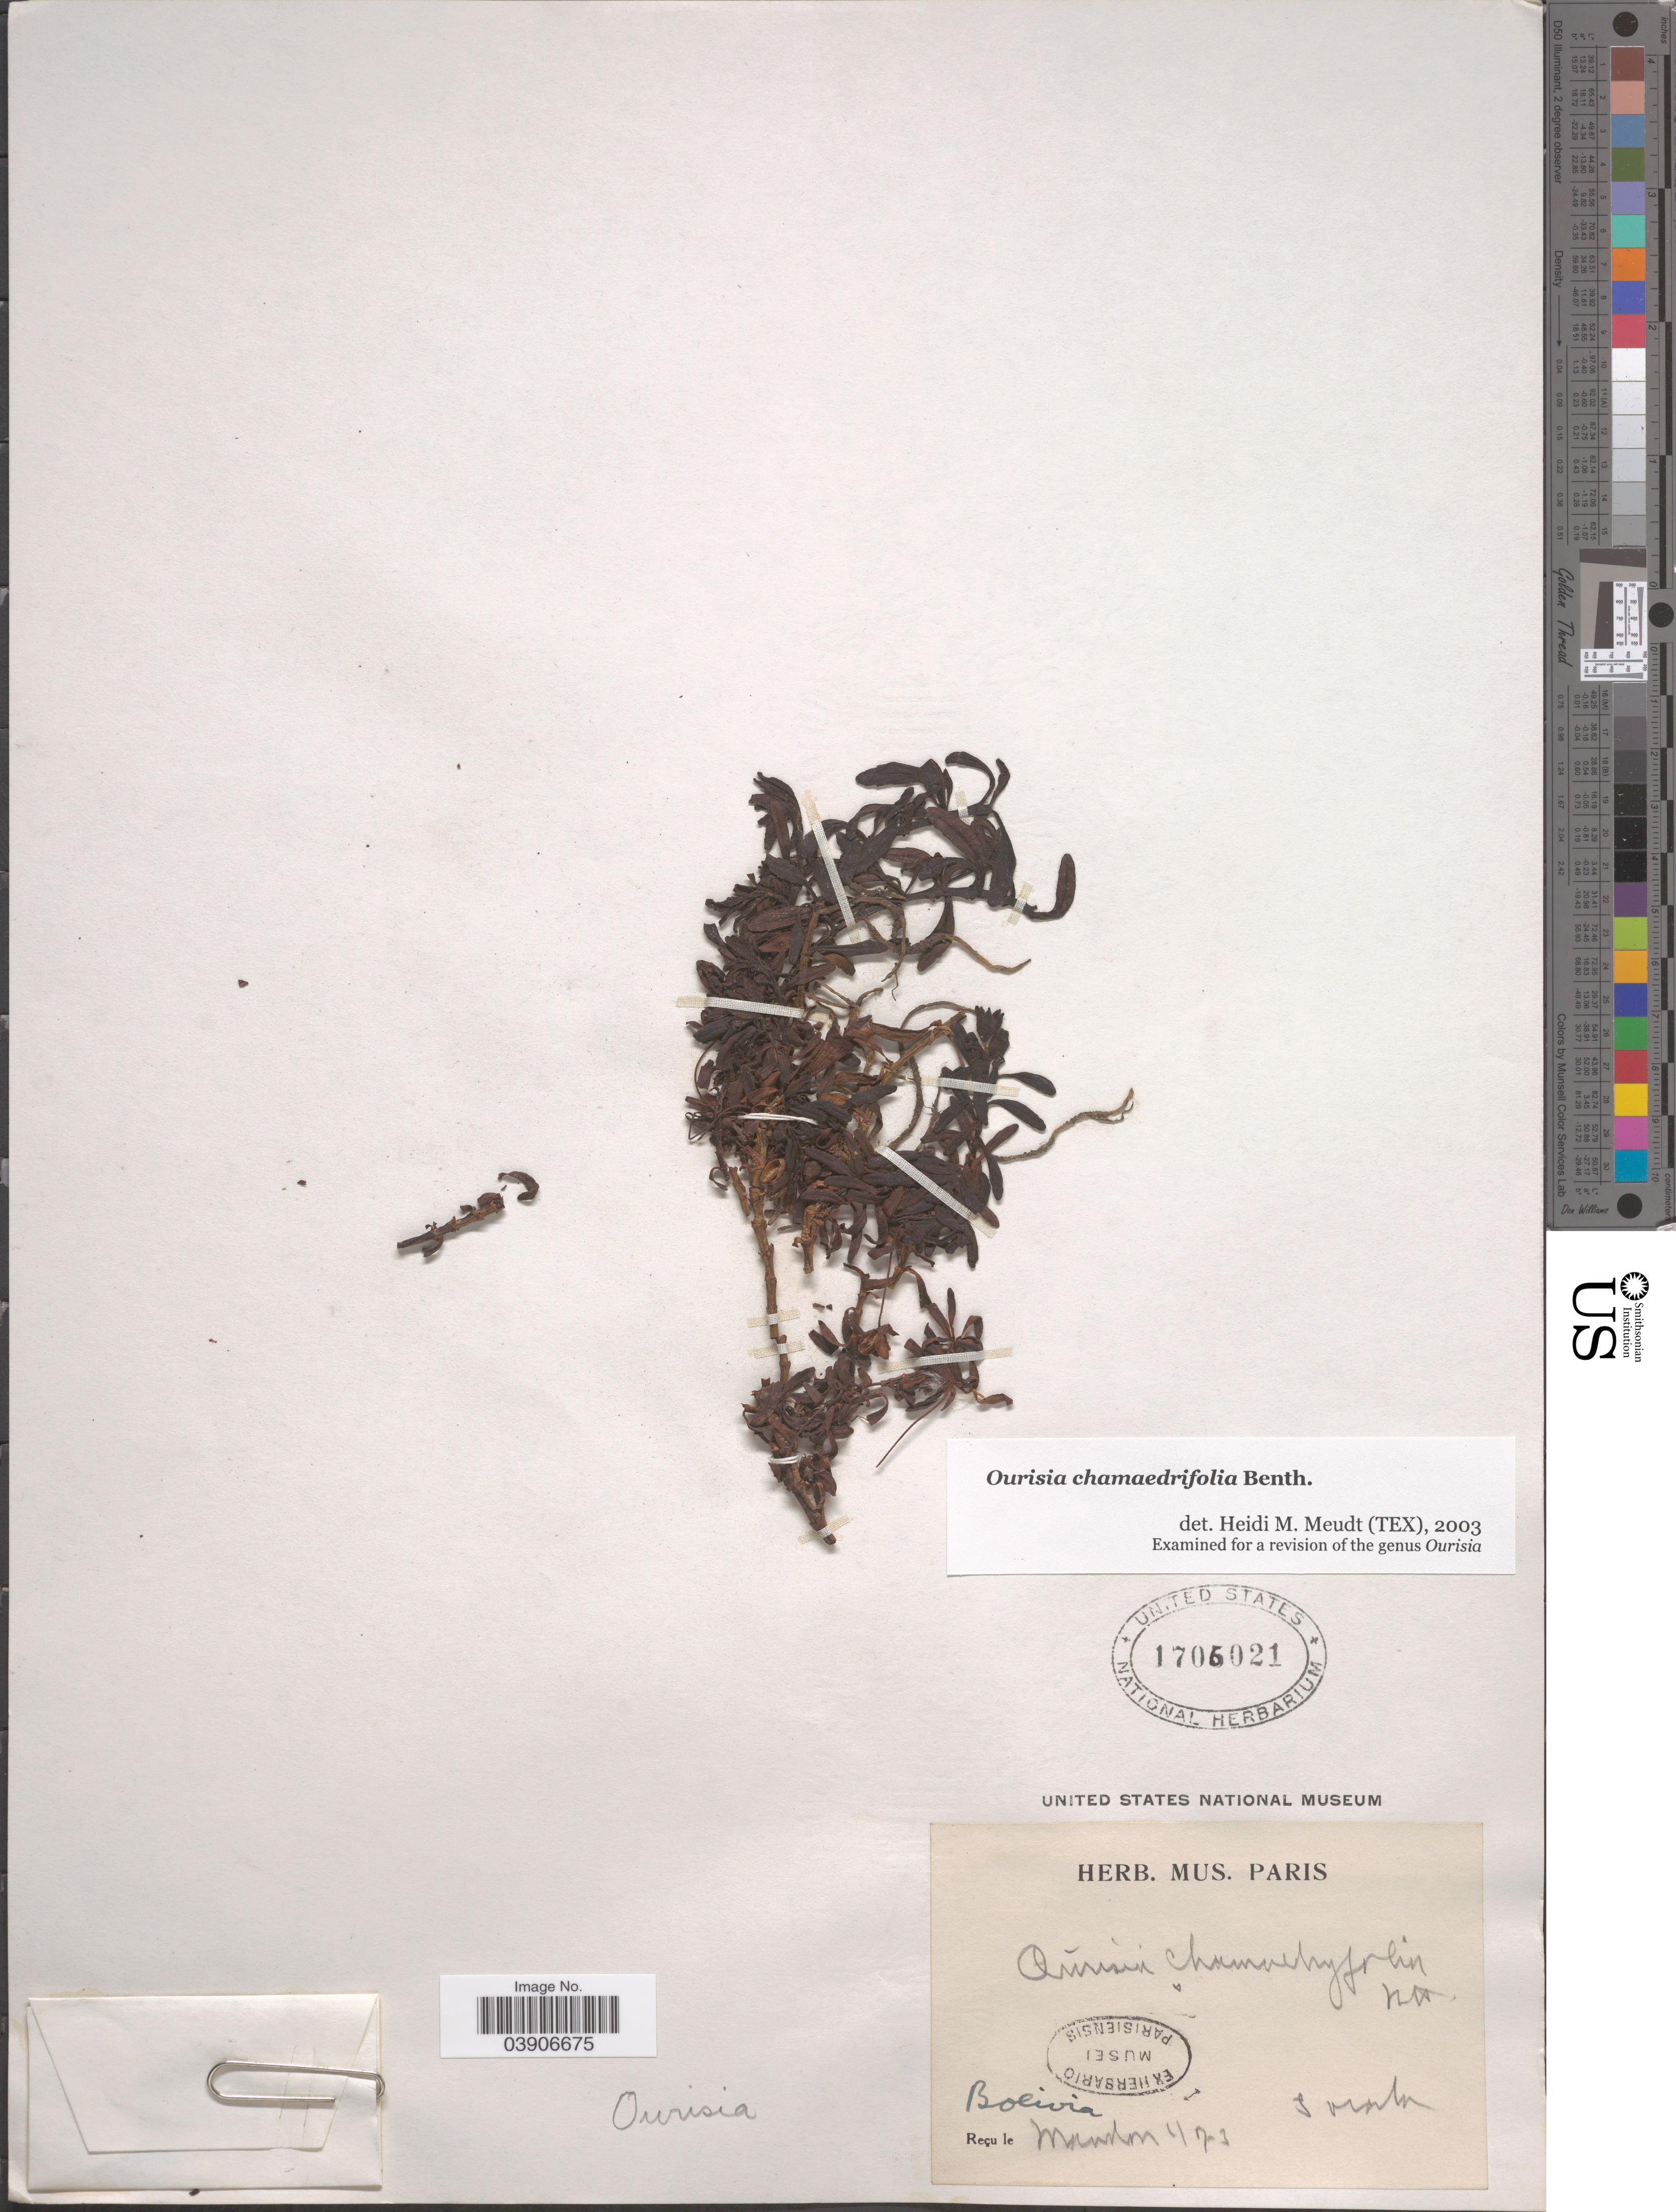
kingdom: Plantae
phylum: Tracheophyta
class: Magnoliopsida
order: Lamiales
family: Plantaginaceae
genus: Ourisia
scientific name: Ourisia chamaedrifolia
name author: Benth.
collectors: ex herb. Mus. Paris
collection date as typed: Transcribed d/m/y: /1/73; t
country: Bolivia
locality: Mirador.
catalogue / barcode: US 1706021